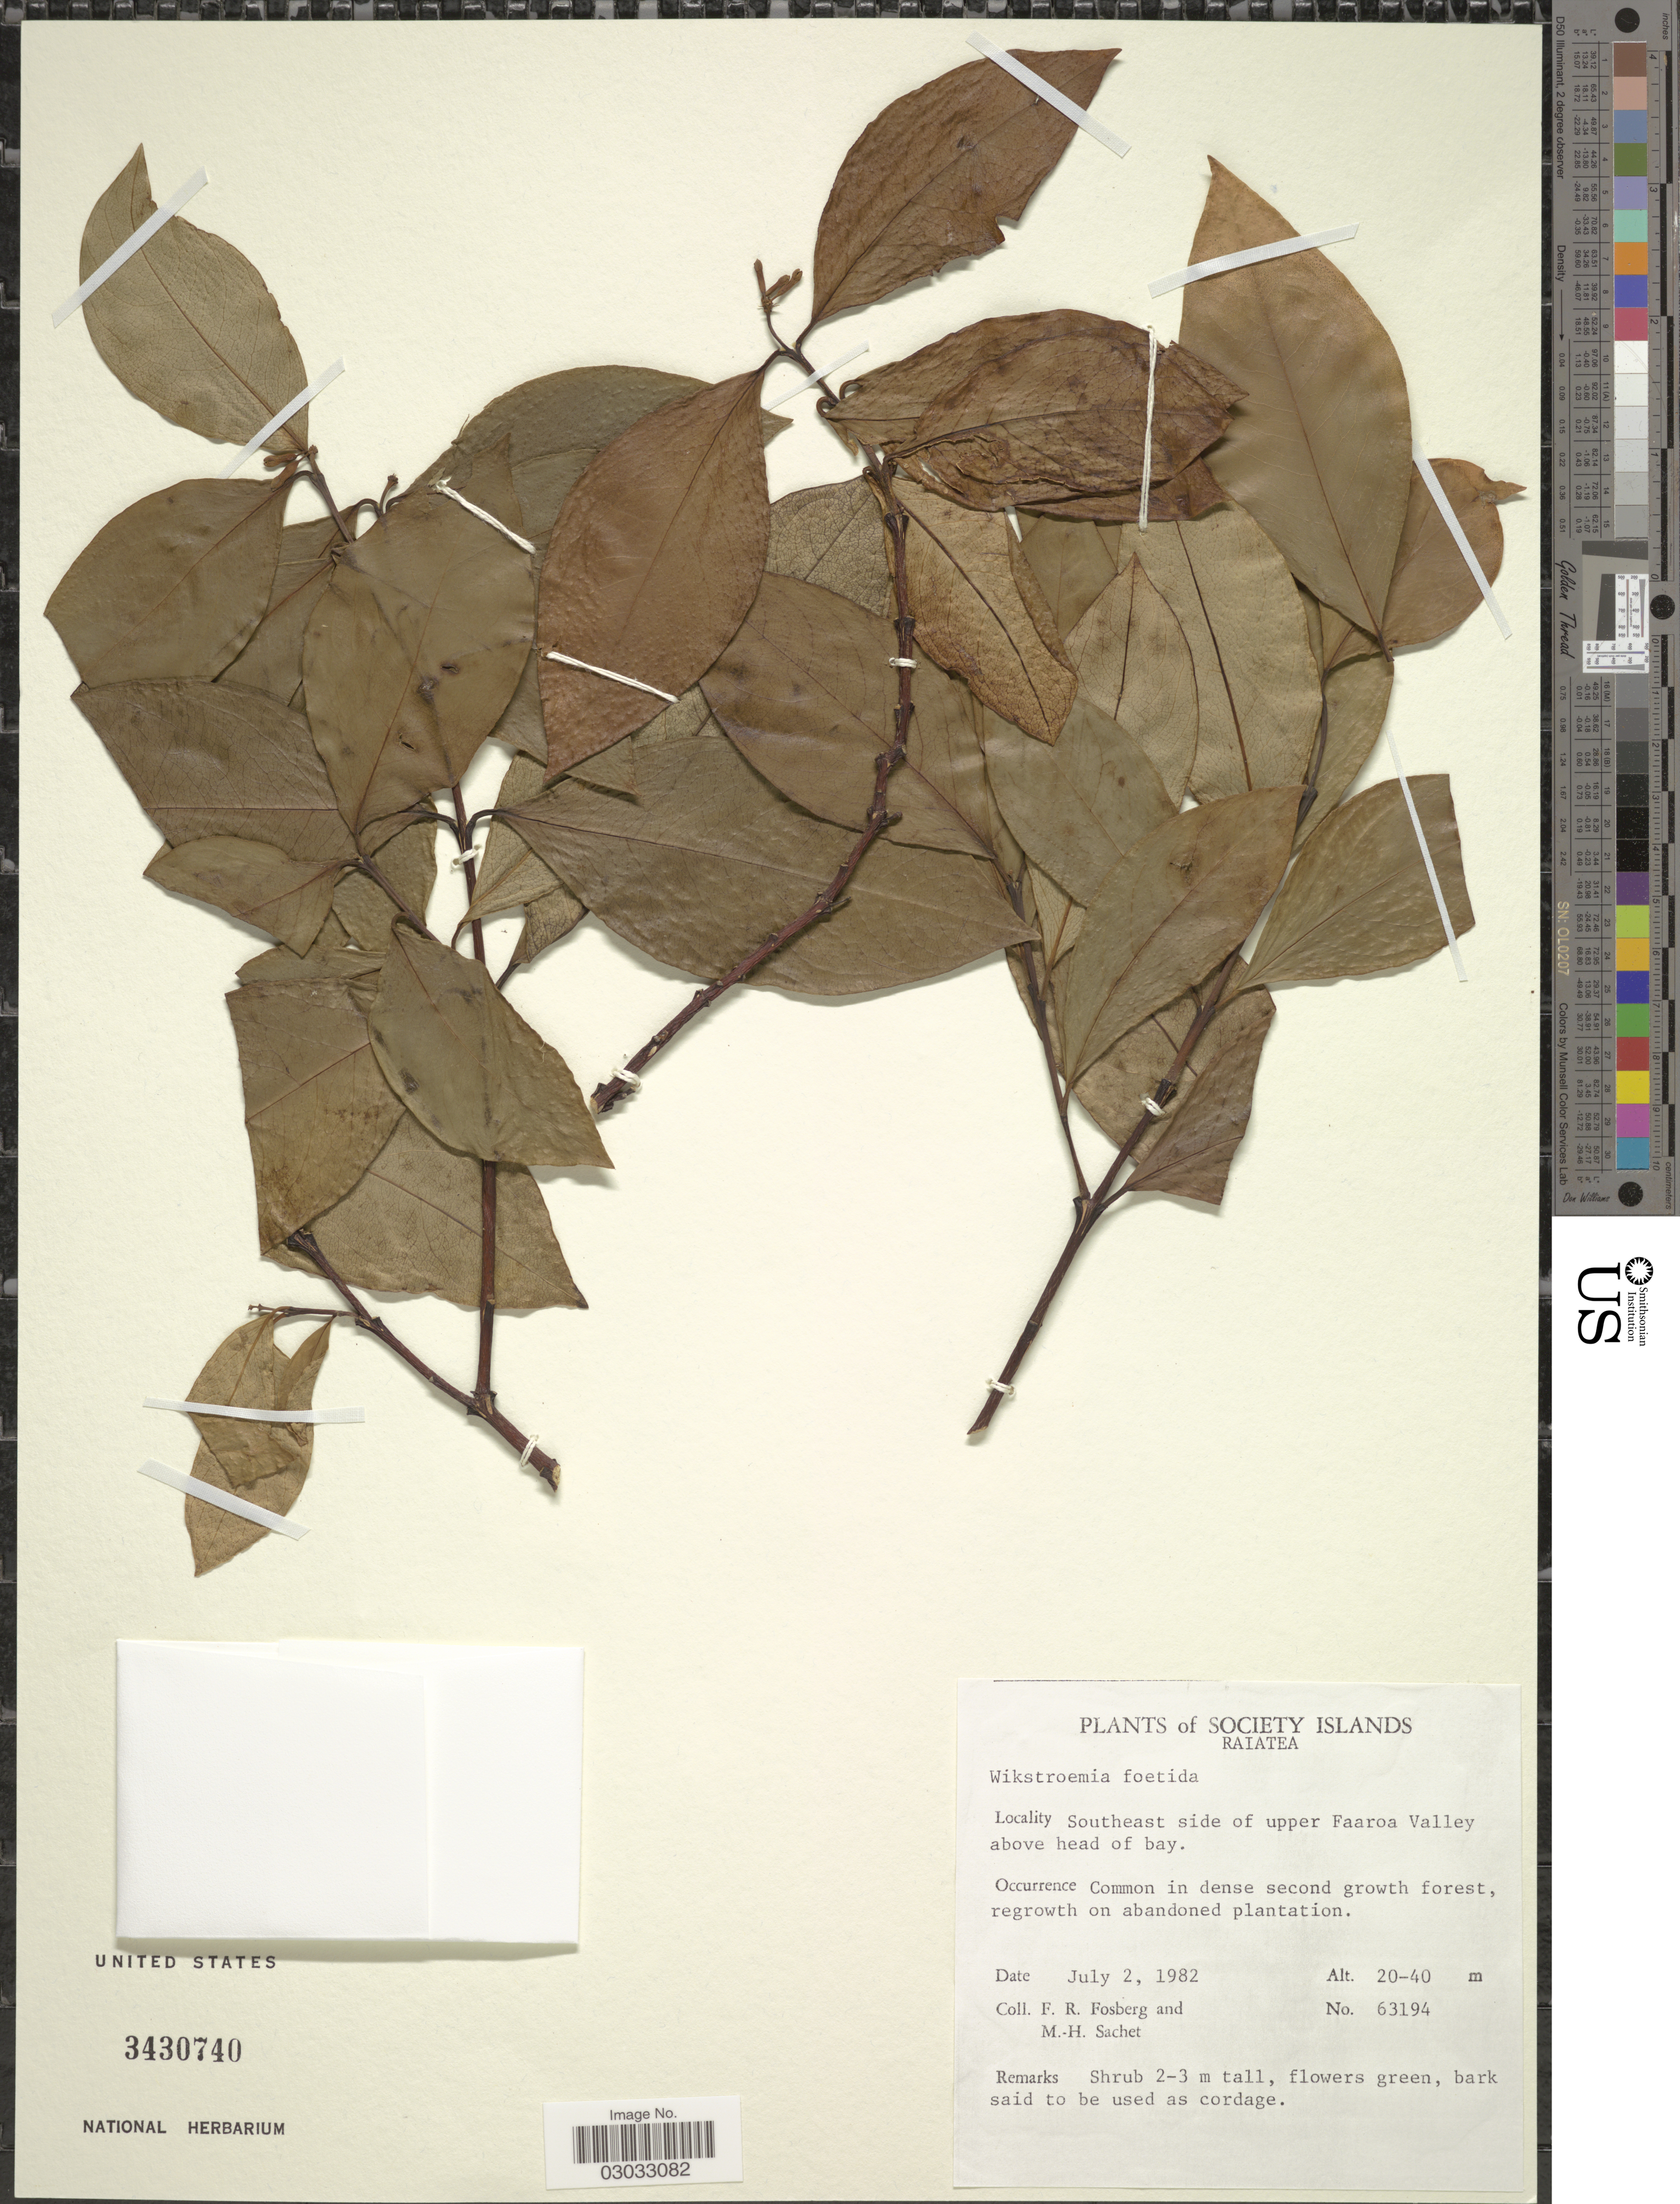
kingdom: Plantae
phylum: Tracheophyta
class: Magnoliopsida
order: Malvales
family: Thymelaeaceae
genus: Wikstroemia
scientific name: Wikstroemia coriacea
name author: Seem.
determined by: Wagner, W. L., (BOT), Smithsonian Institution - National Museum of Natural History (UNITED STATES)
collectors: F. R. Fosberg & M.-H. Sachet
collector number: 63194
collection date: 1982-07-02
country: French Polynesia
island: Raiatea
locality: Society Islands, Raiatea, Southeast side of upper Faaroa Valley above head of bay.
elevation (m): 20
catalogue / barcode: US 3430740